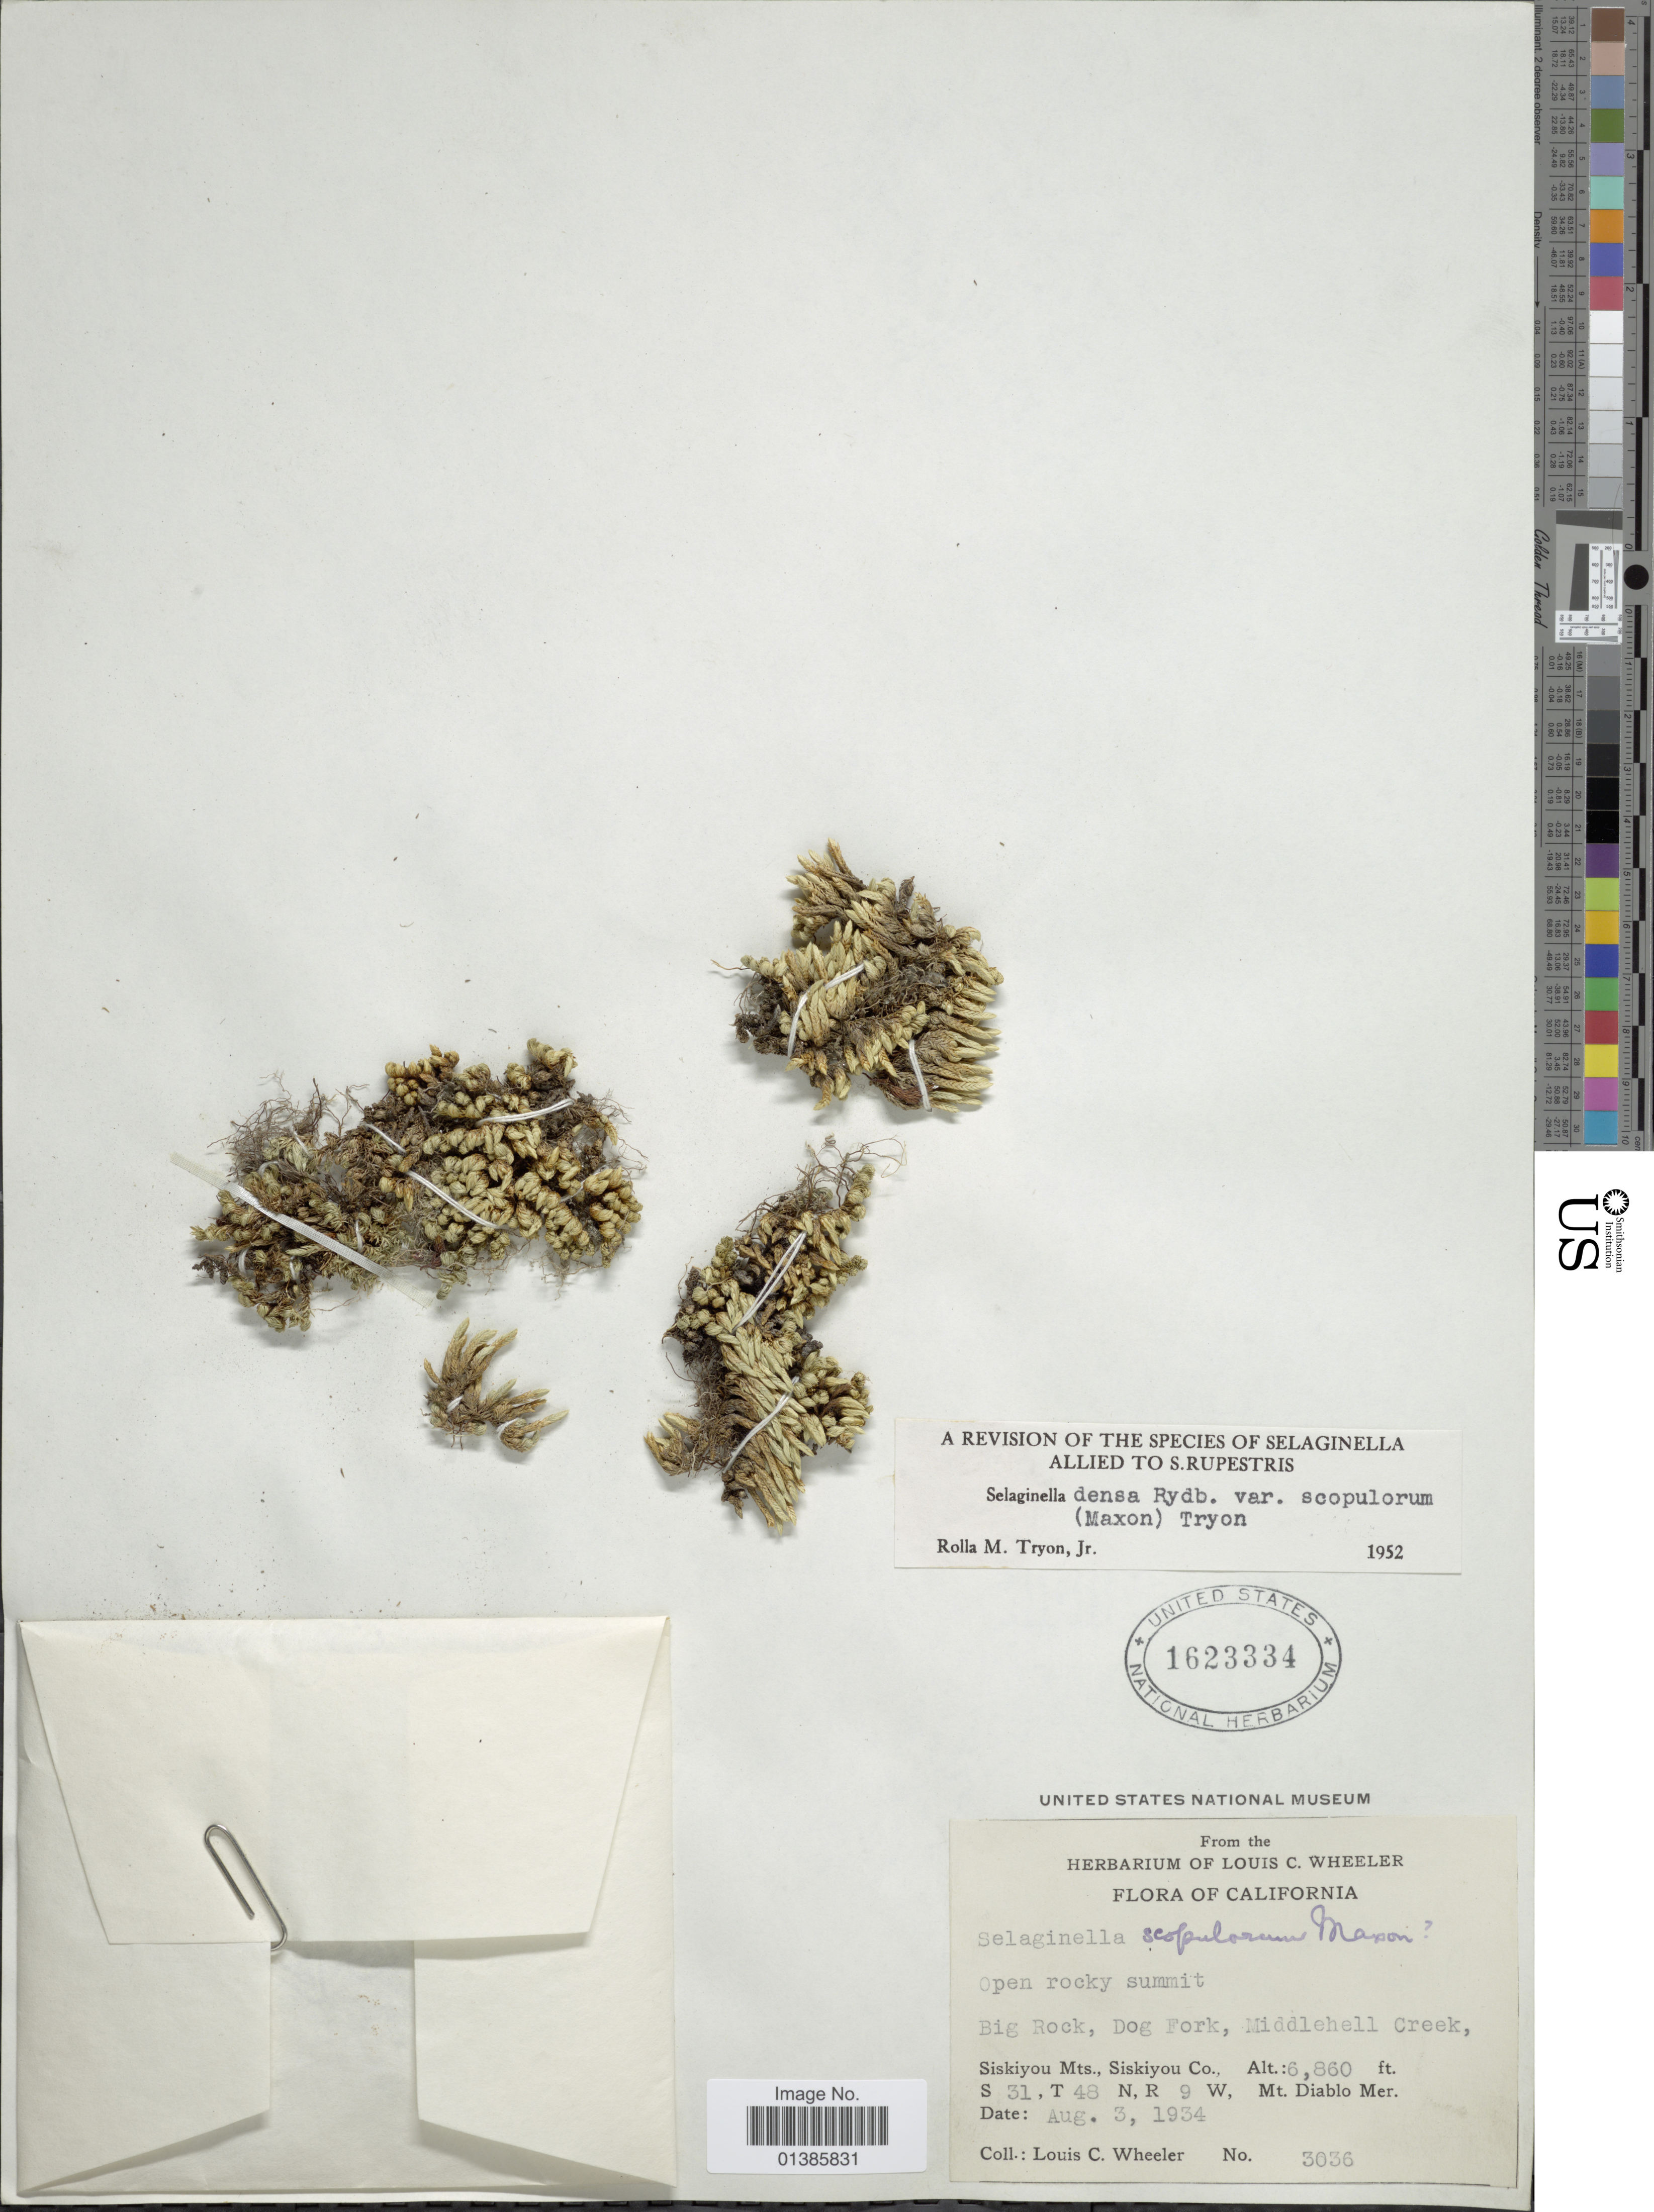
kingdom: Plantae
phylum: Tracheophyta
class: Lycopodiopsida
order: Selaginellales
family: Selaginellaceae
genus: Selaginella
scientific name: Selaginella densa var. scopulorum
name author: (Maxon) R.M. Tryon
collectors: L. C. Wheeler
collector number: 3036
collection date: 1934-08-03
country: United States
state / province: California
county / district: Siskiyou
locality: Big Rock, Dog Fork, Middlehell Creek, Siskiyou Mts., Siskiyou Co., S 31, T 48 N, R 9 W, Mt. Diablo Mer.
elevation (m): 2091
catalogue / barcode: US 1623334